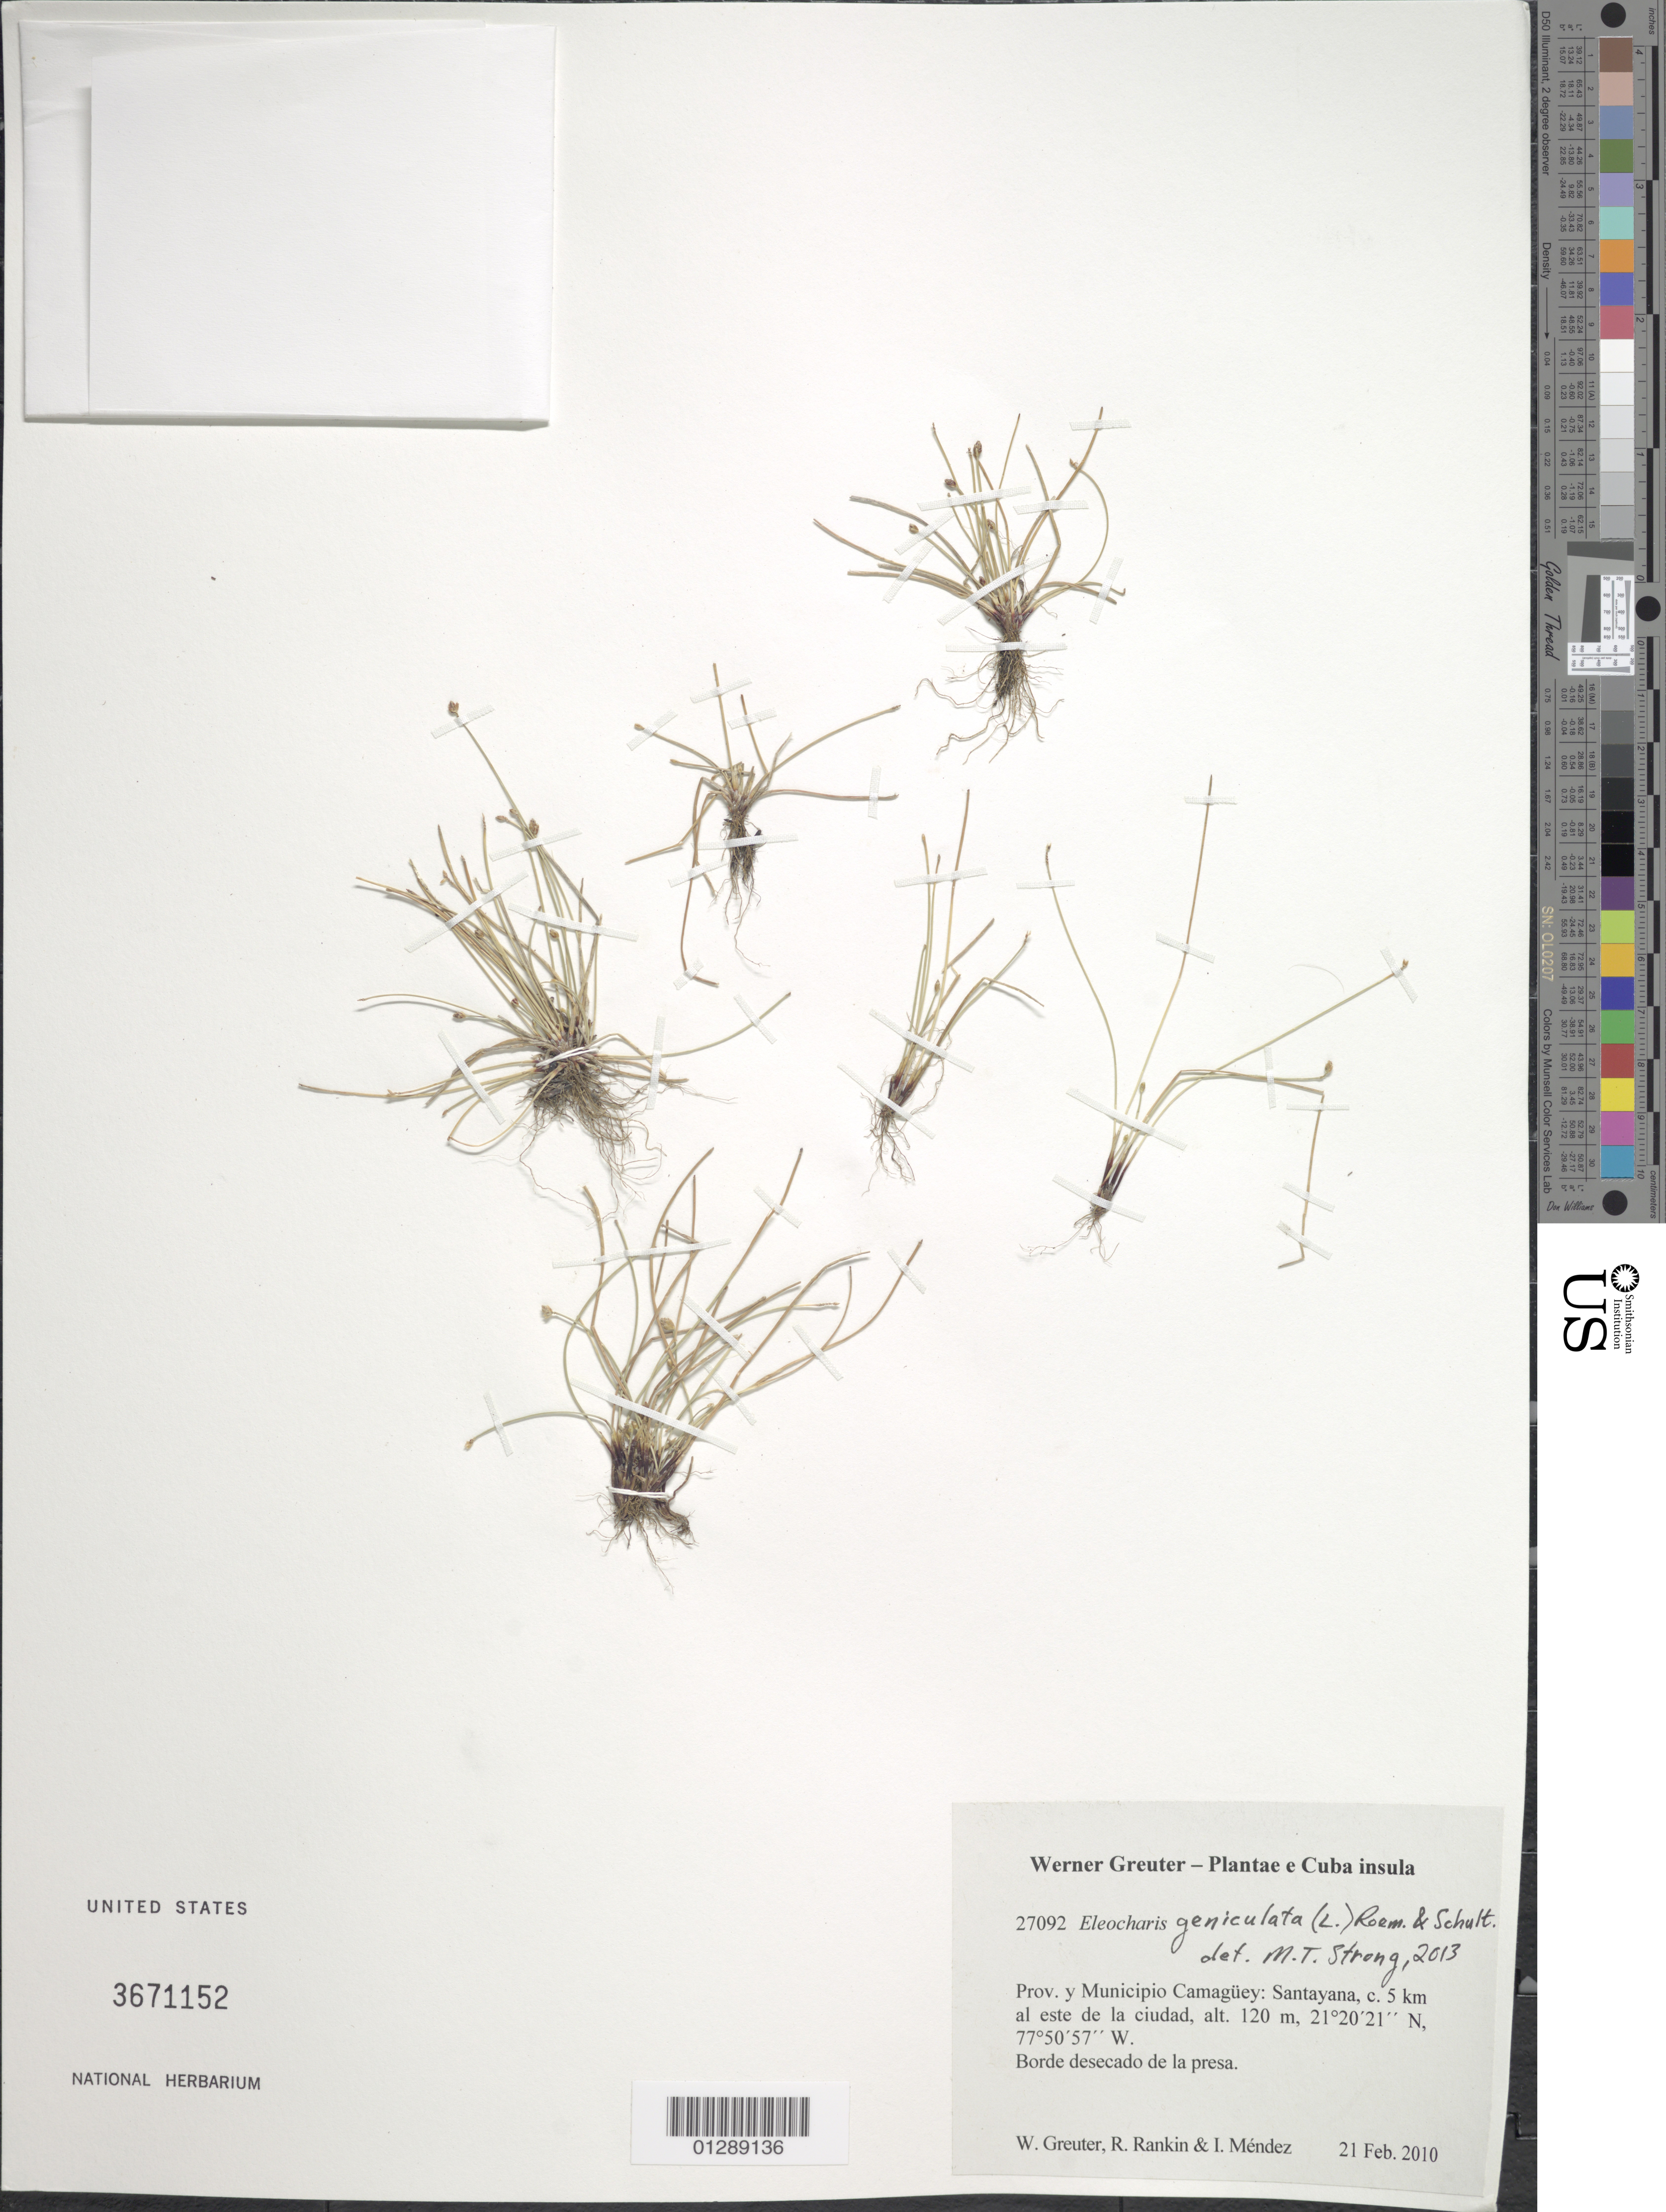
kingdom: Plantae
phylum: Tracheophyta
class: Liliopsida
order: Poales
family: Cyperaceae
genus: Eleocharis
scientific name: Eleocharis geniculata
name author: (L.) Roem. & Schult.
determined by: Strong, M. T., (US), Smithsonian Institution - National Museum of Natural History (UNITED STATES)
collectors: W. R. Greuter, R. Rankin Rodriguez & I. Méndez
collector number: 27092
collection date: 2010-02-21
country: Cuba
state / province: Camagüey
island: Cuba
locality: Municipio Camagüey: Santayana, c. 5 km al este de la ciudad.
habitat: Borde desecado dela presa.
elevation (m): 120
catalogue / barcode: US 3671152